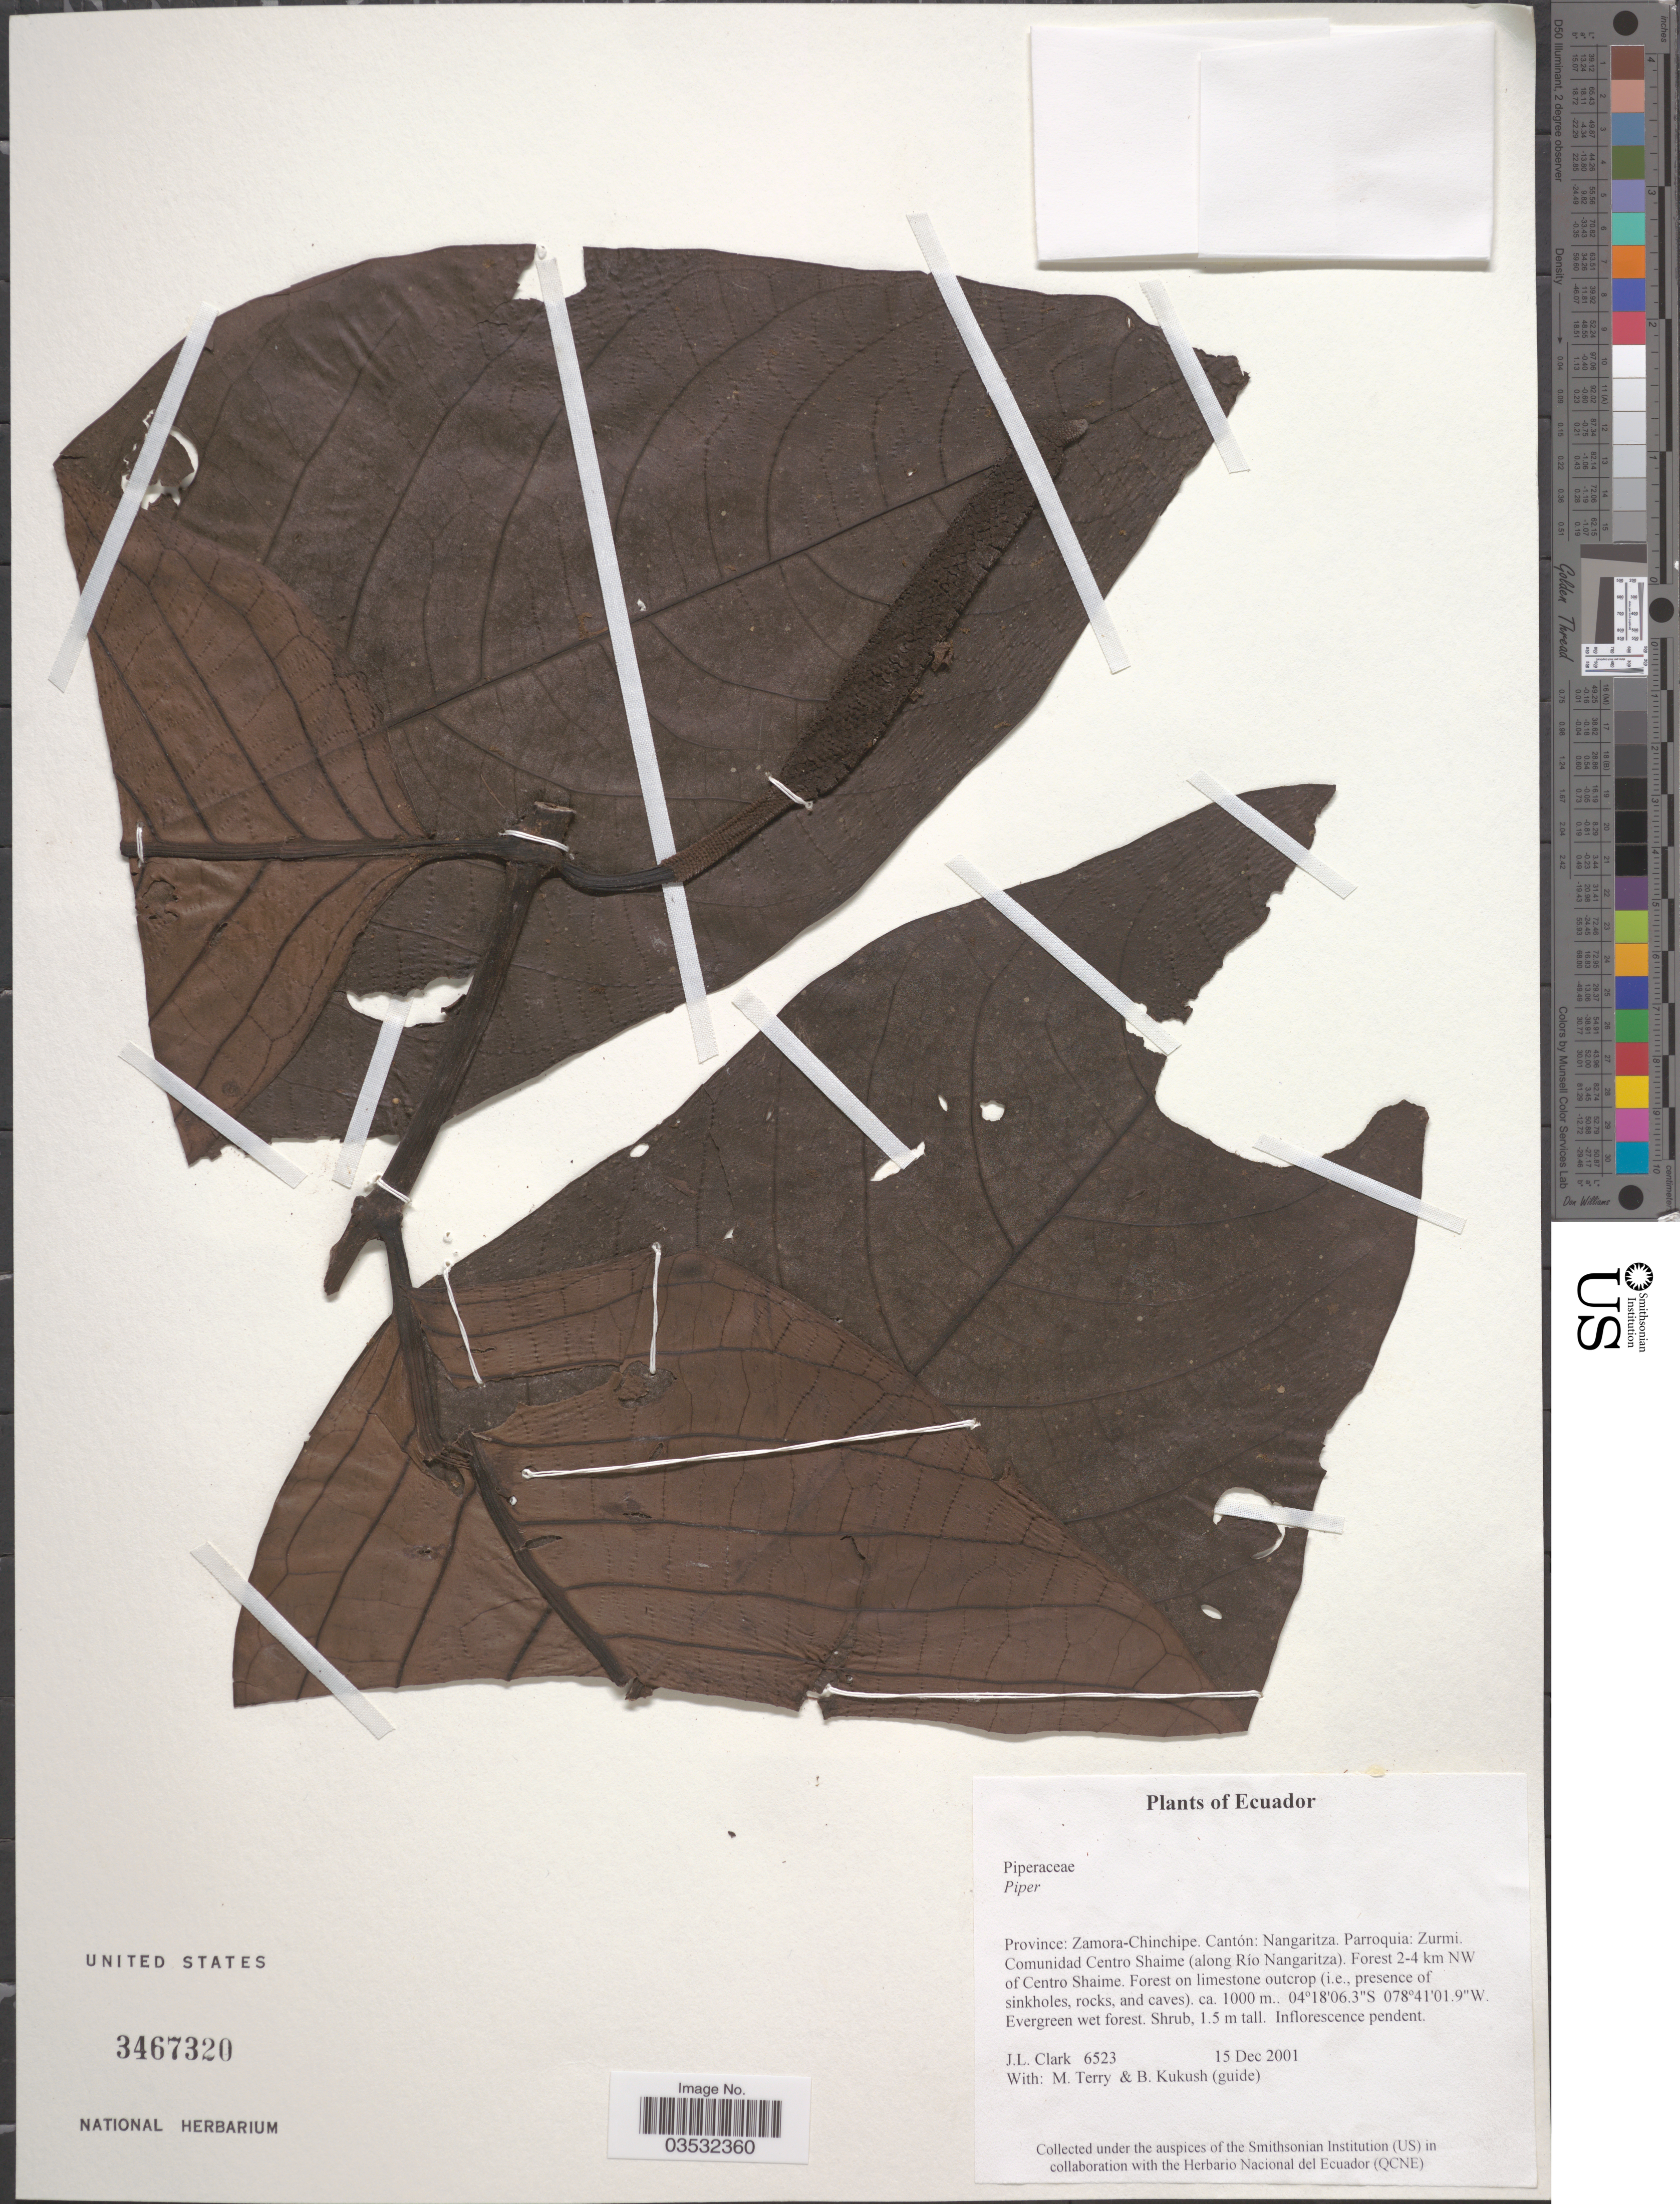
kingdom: Plantae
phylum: Tracheophyta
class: Magnoliopsida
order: Piperales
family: Piperaceae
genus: Piper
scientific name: Piper sp.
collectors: J. L. Clark, M. Terry & B. Kukush (guide)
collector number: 6523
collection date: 2001-12-15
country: Ecuador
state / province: Zamora-Chinchipe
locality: Cantón: Nangaritza. Parroquia: Zurmi. Comunidad Centro Shaime (along Río Nangaritza). Forest 2-4 km NW of Centro Shaime.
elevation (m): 1000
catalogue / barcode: US 3467320